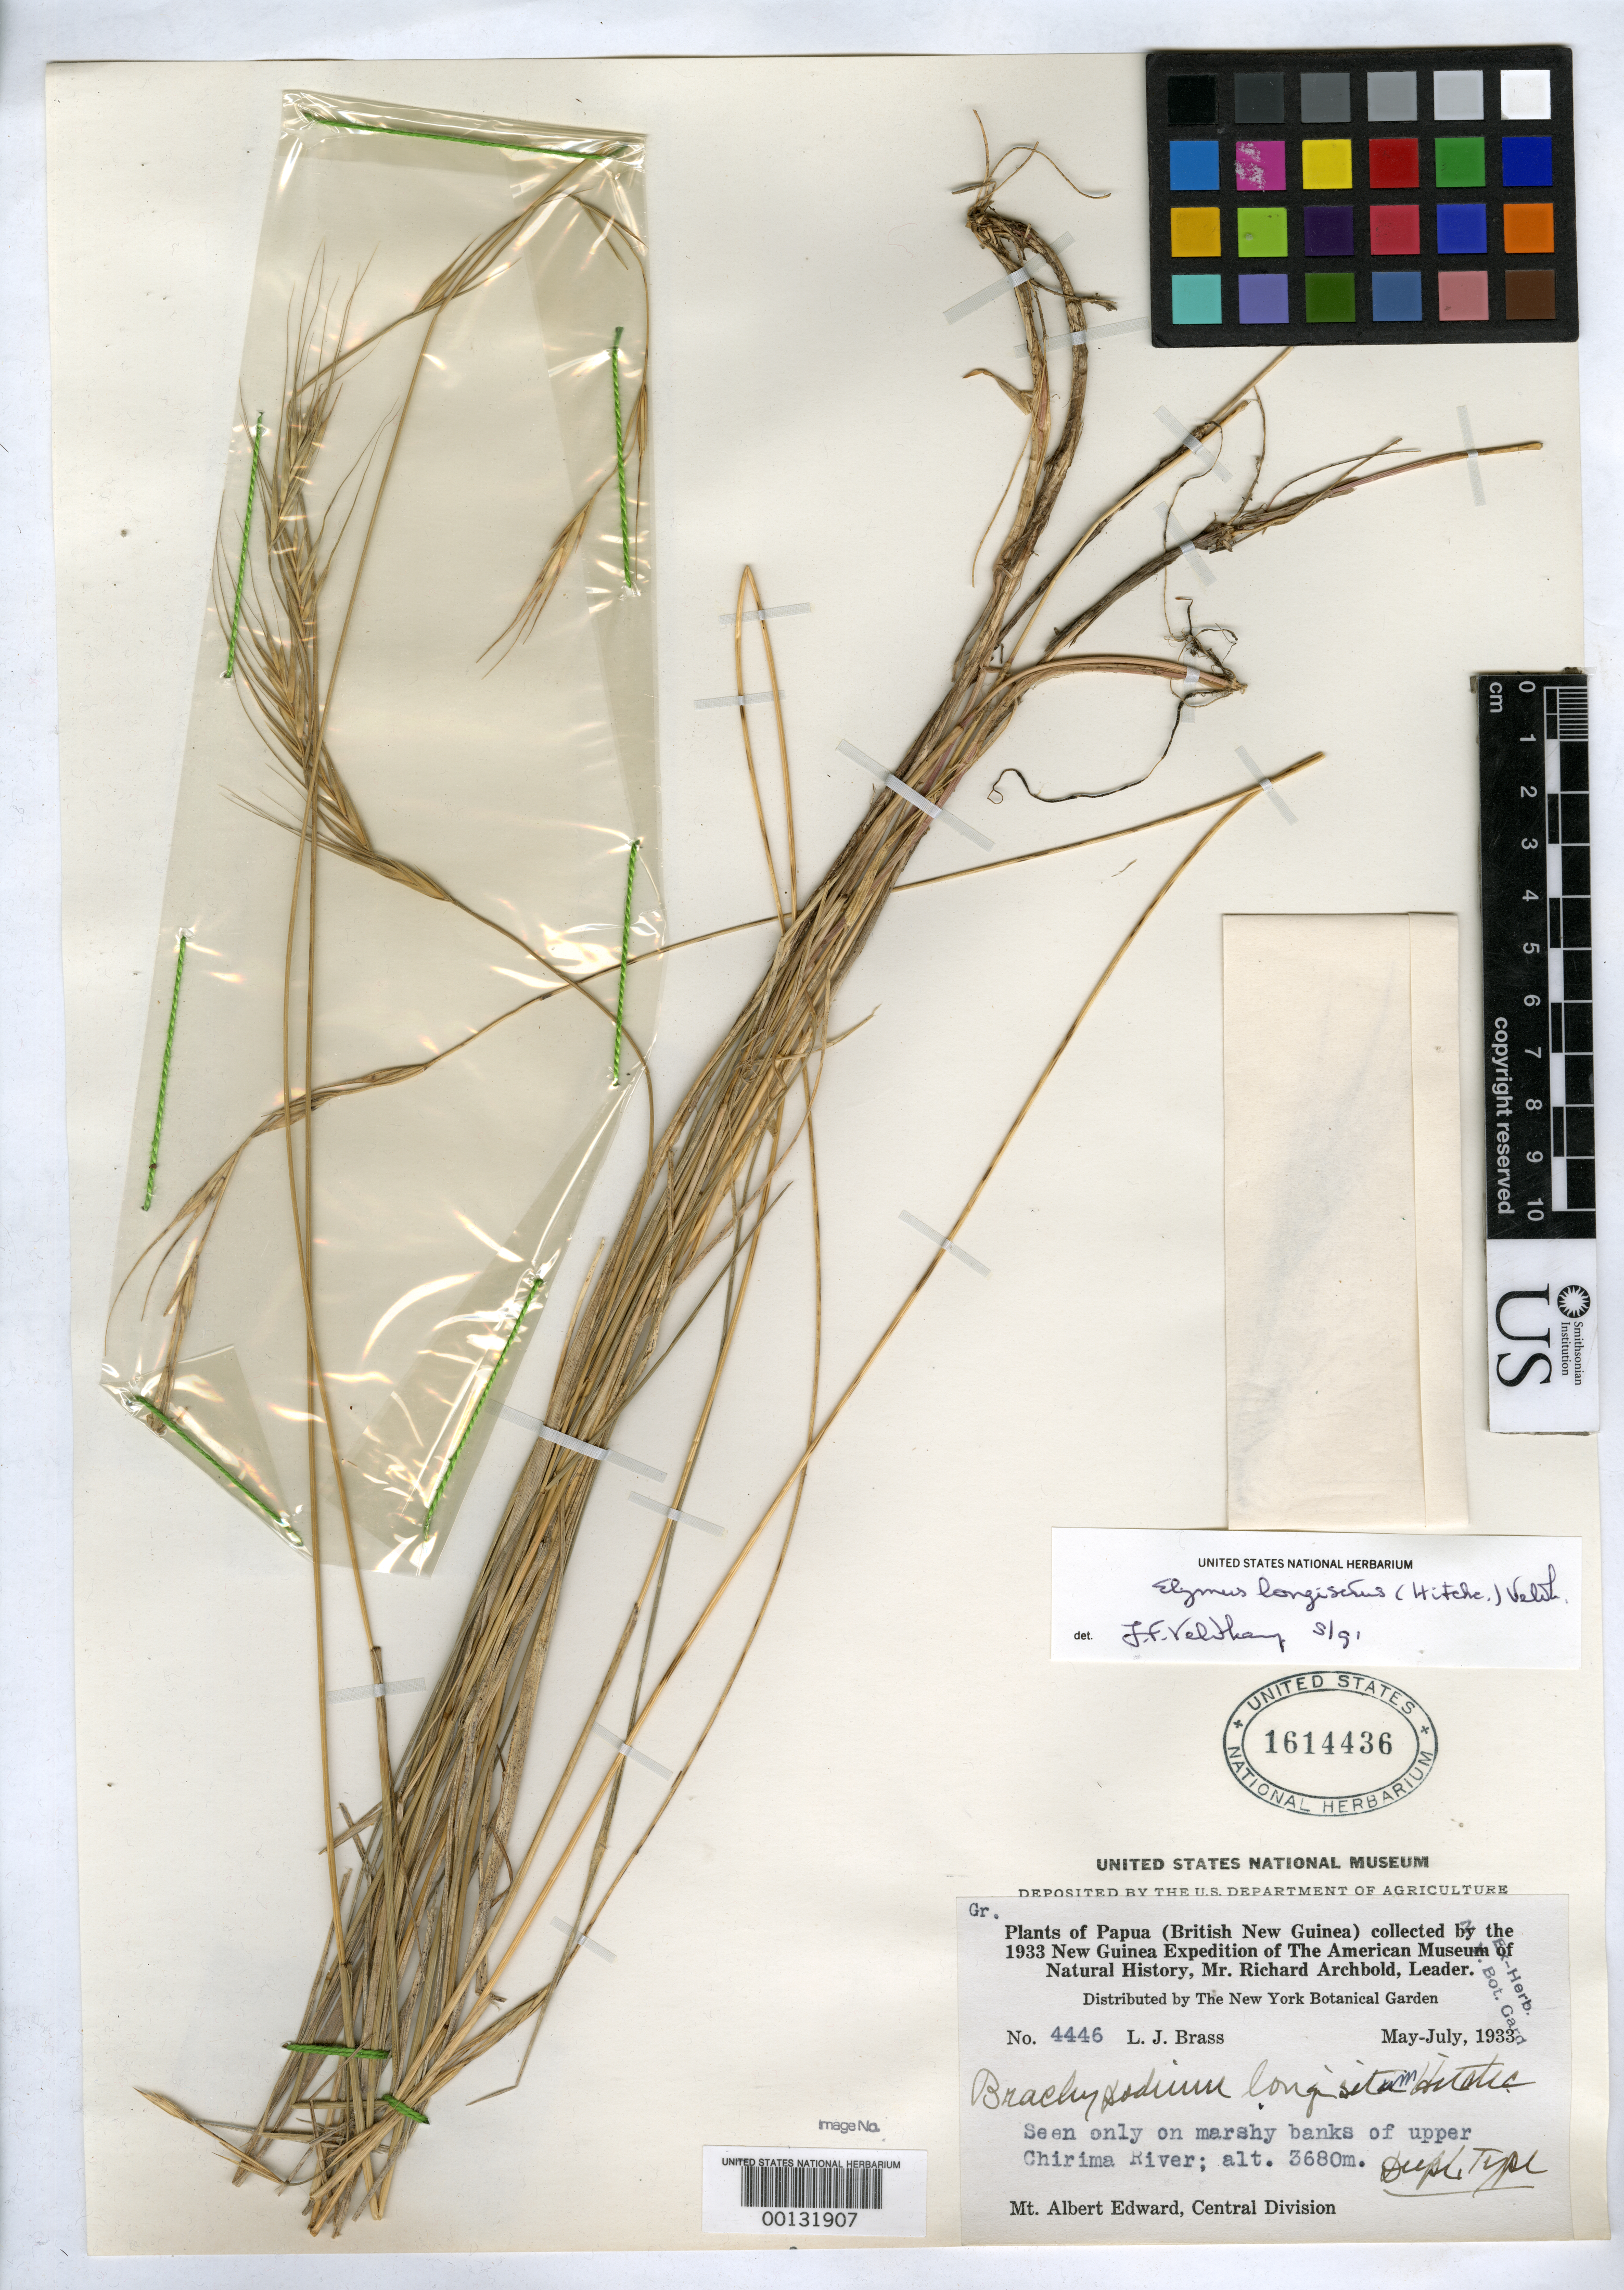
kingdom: Plantae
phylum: Tracheophyta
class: Liliopsida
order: Poales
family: Poaceae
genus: Brachypodium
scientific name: Brachypodium longisetum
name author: Hitchc.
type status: Isotype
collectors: L. J. Brass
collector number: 4446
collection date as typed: May 1933 to -- Jul 1933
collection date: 1933-05/1933-07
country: Papua New Guinea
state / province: Central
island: New Guinea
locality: Mt. Albert Edward, Chirima River.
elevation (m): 3680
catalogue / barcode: US 1614436